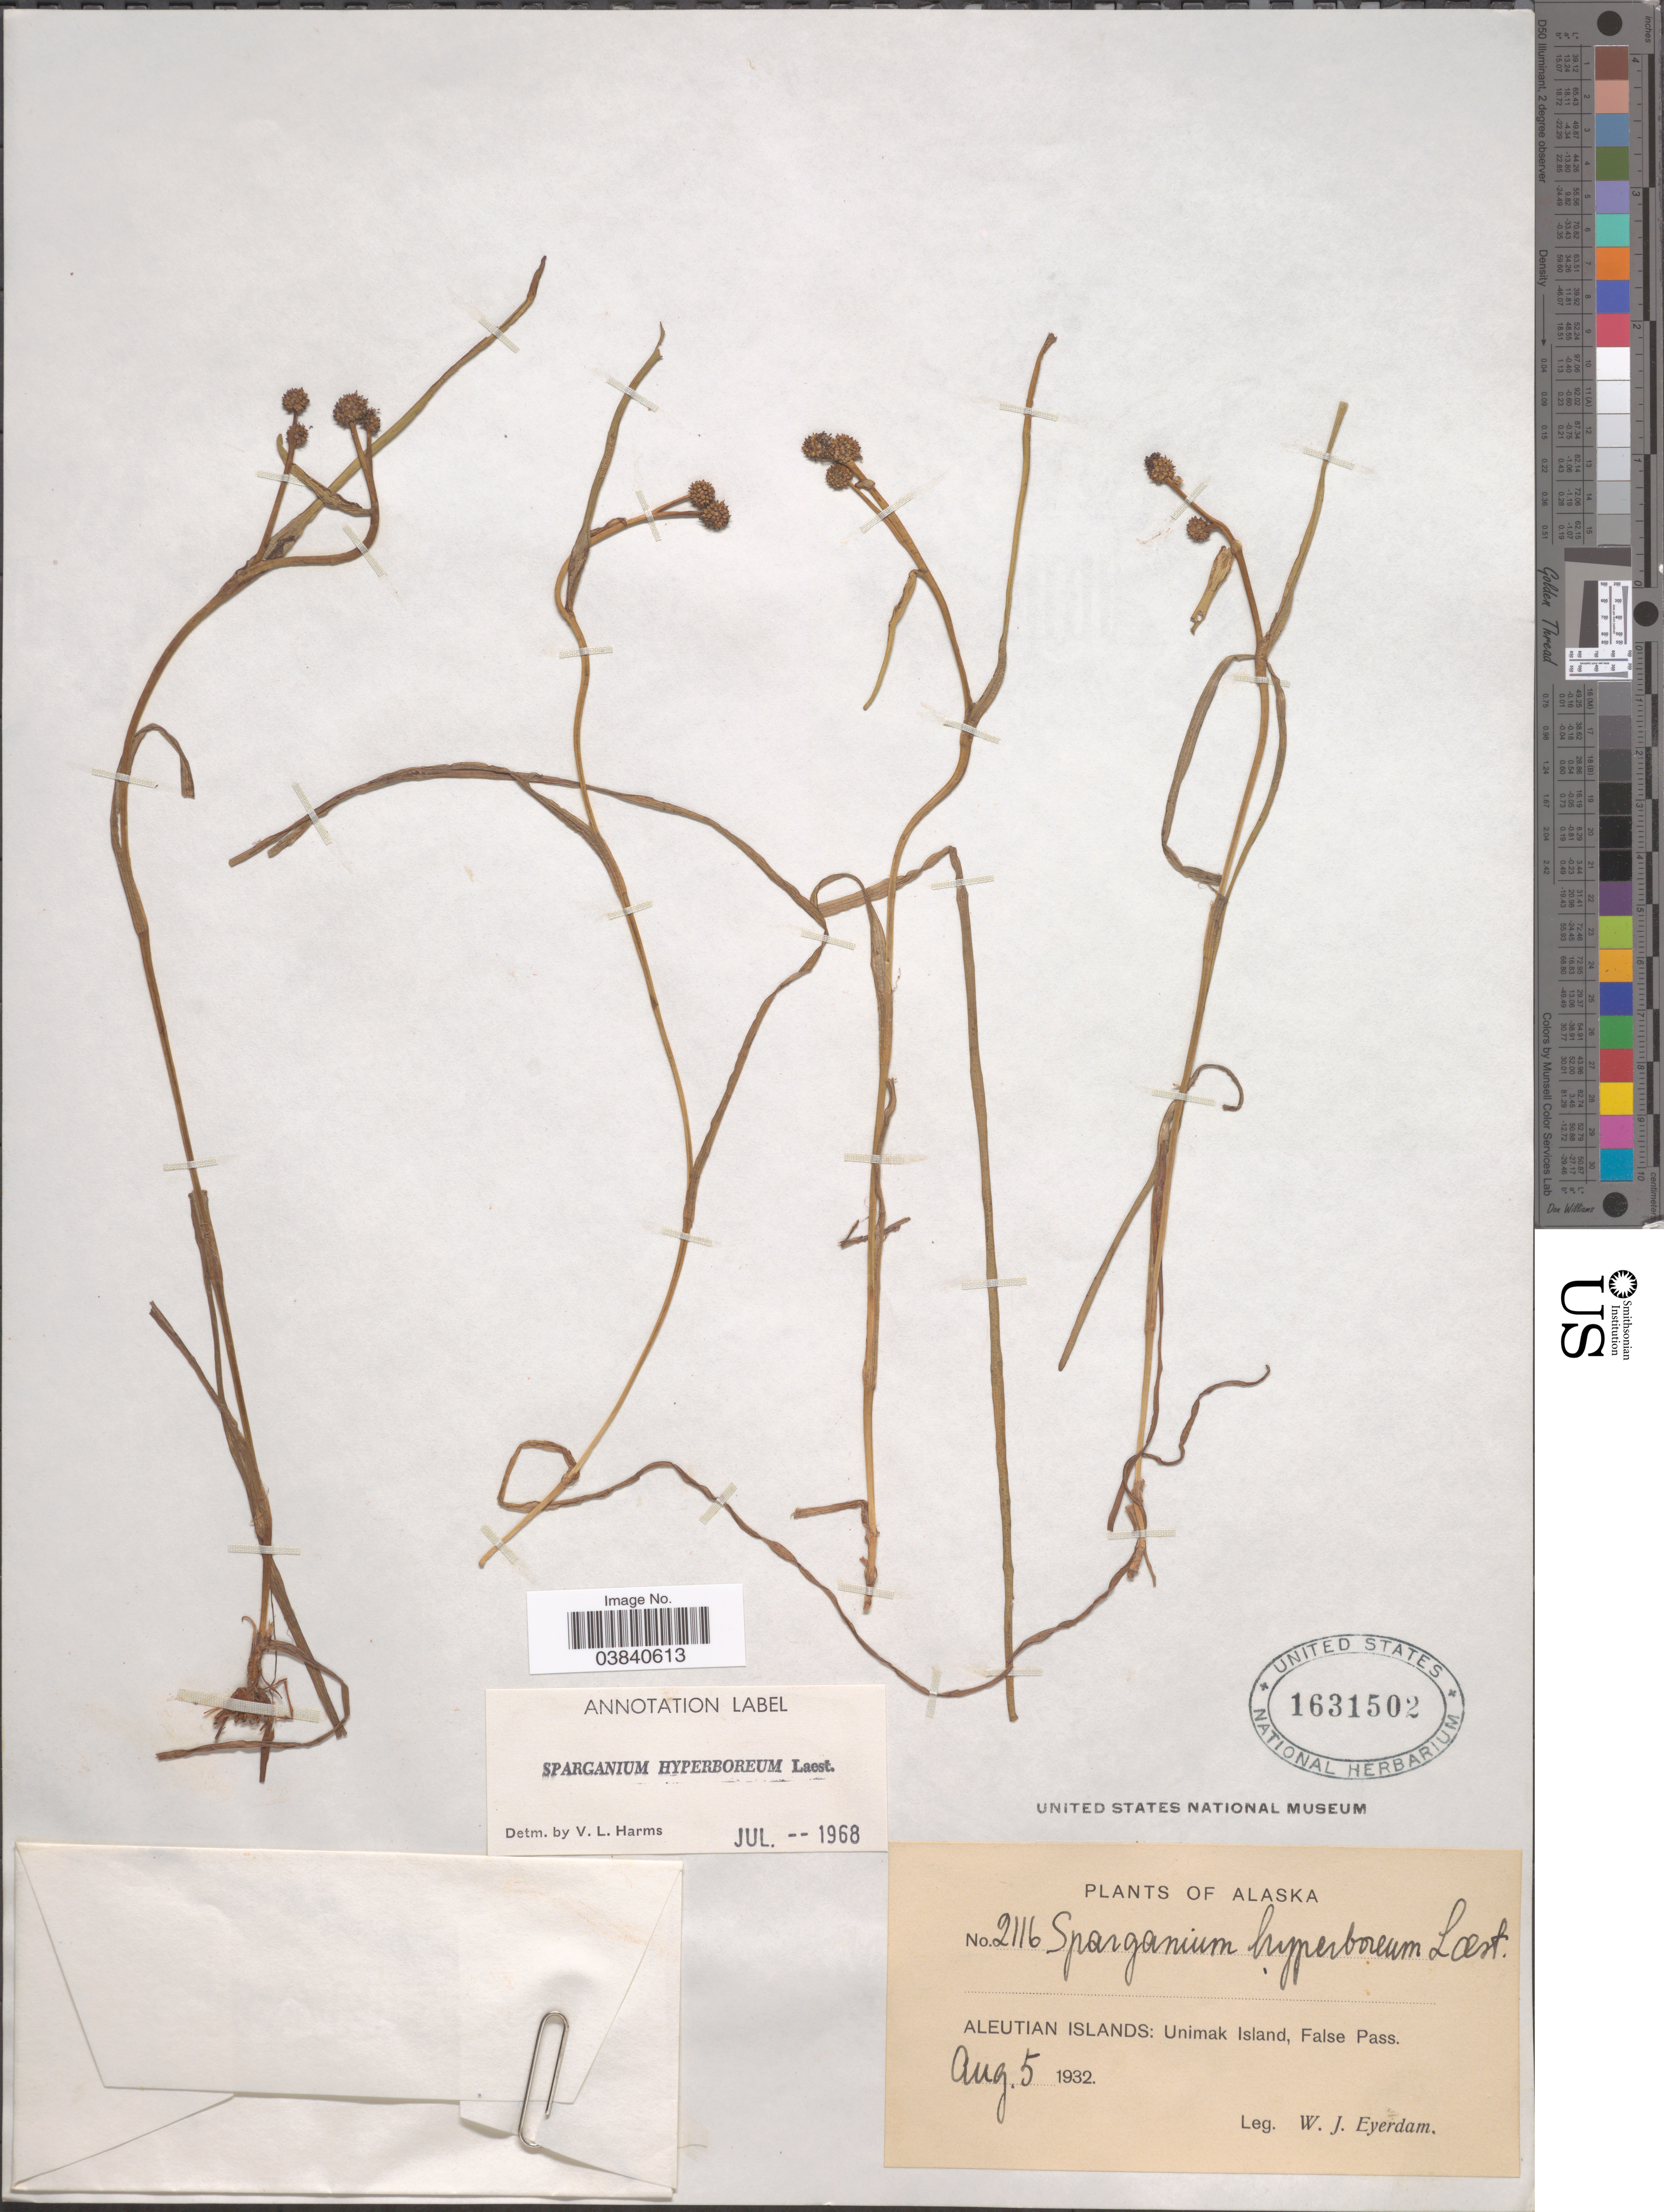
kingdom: Plantae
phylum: Tracheophyta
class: Liliopsida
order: Poales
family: Typhaceae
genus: Sparganium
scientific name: Sparganium hyperboreum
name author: Beurl. ex Laest.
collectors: W. J. Eyerdam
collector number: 2116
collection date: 1932-08-05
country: United States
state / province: Alaska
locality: Aleutian Islands: Unimak Island, False Pass.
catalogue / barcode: US 1631502